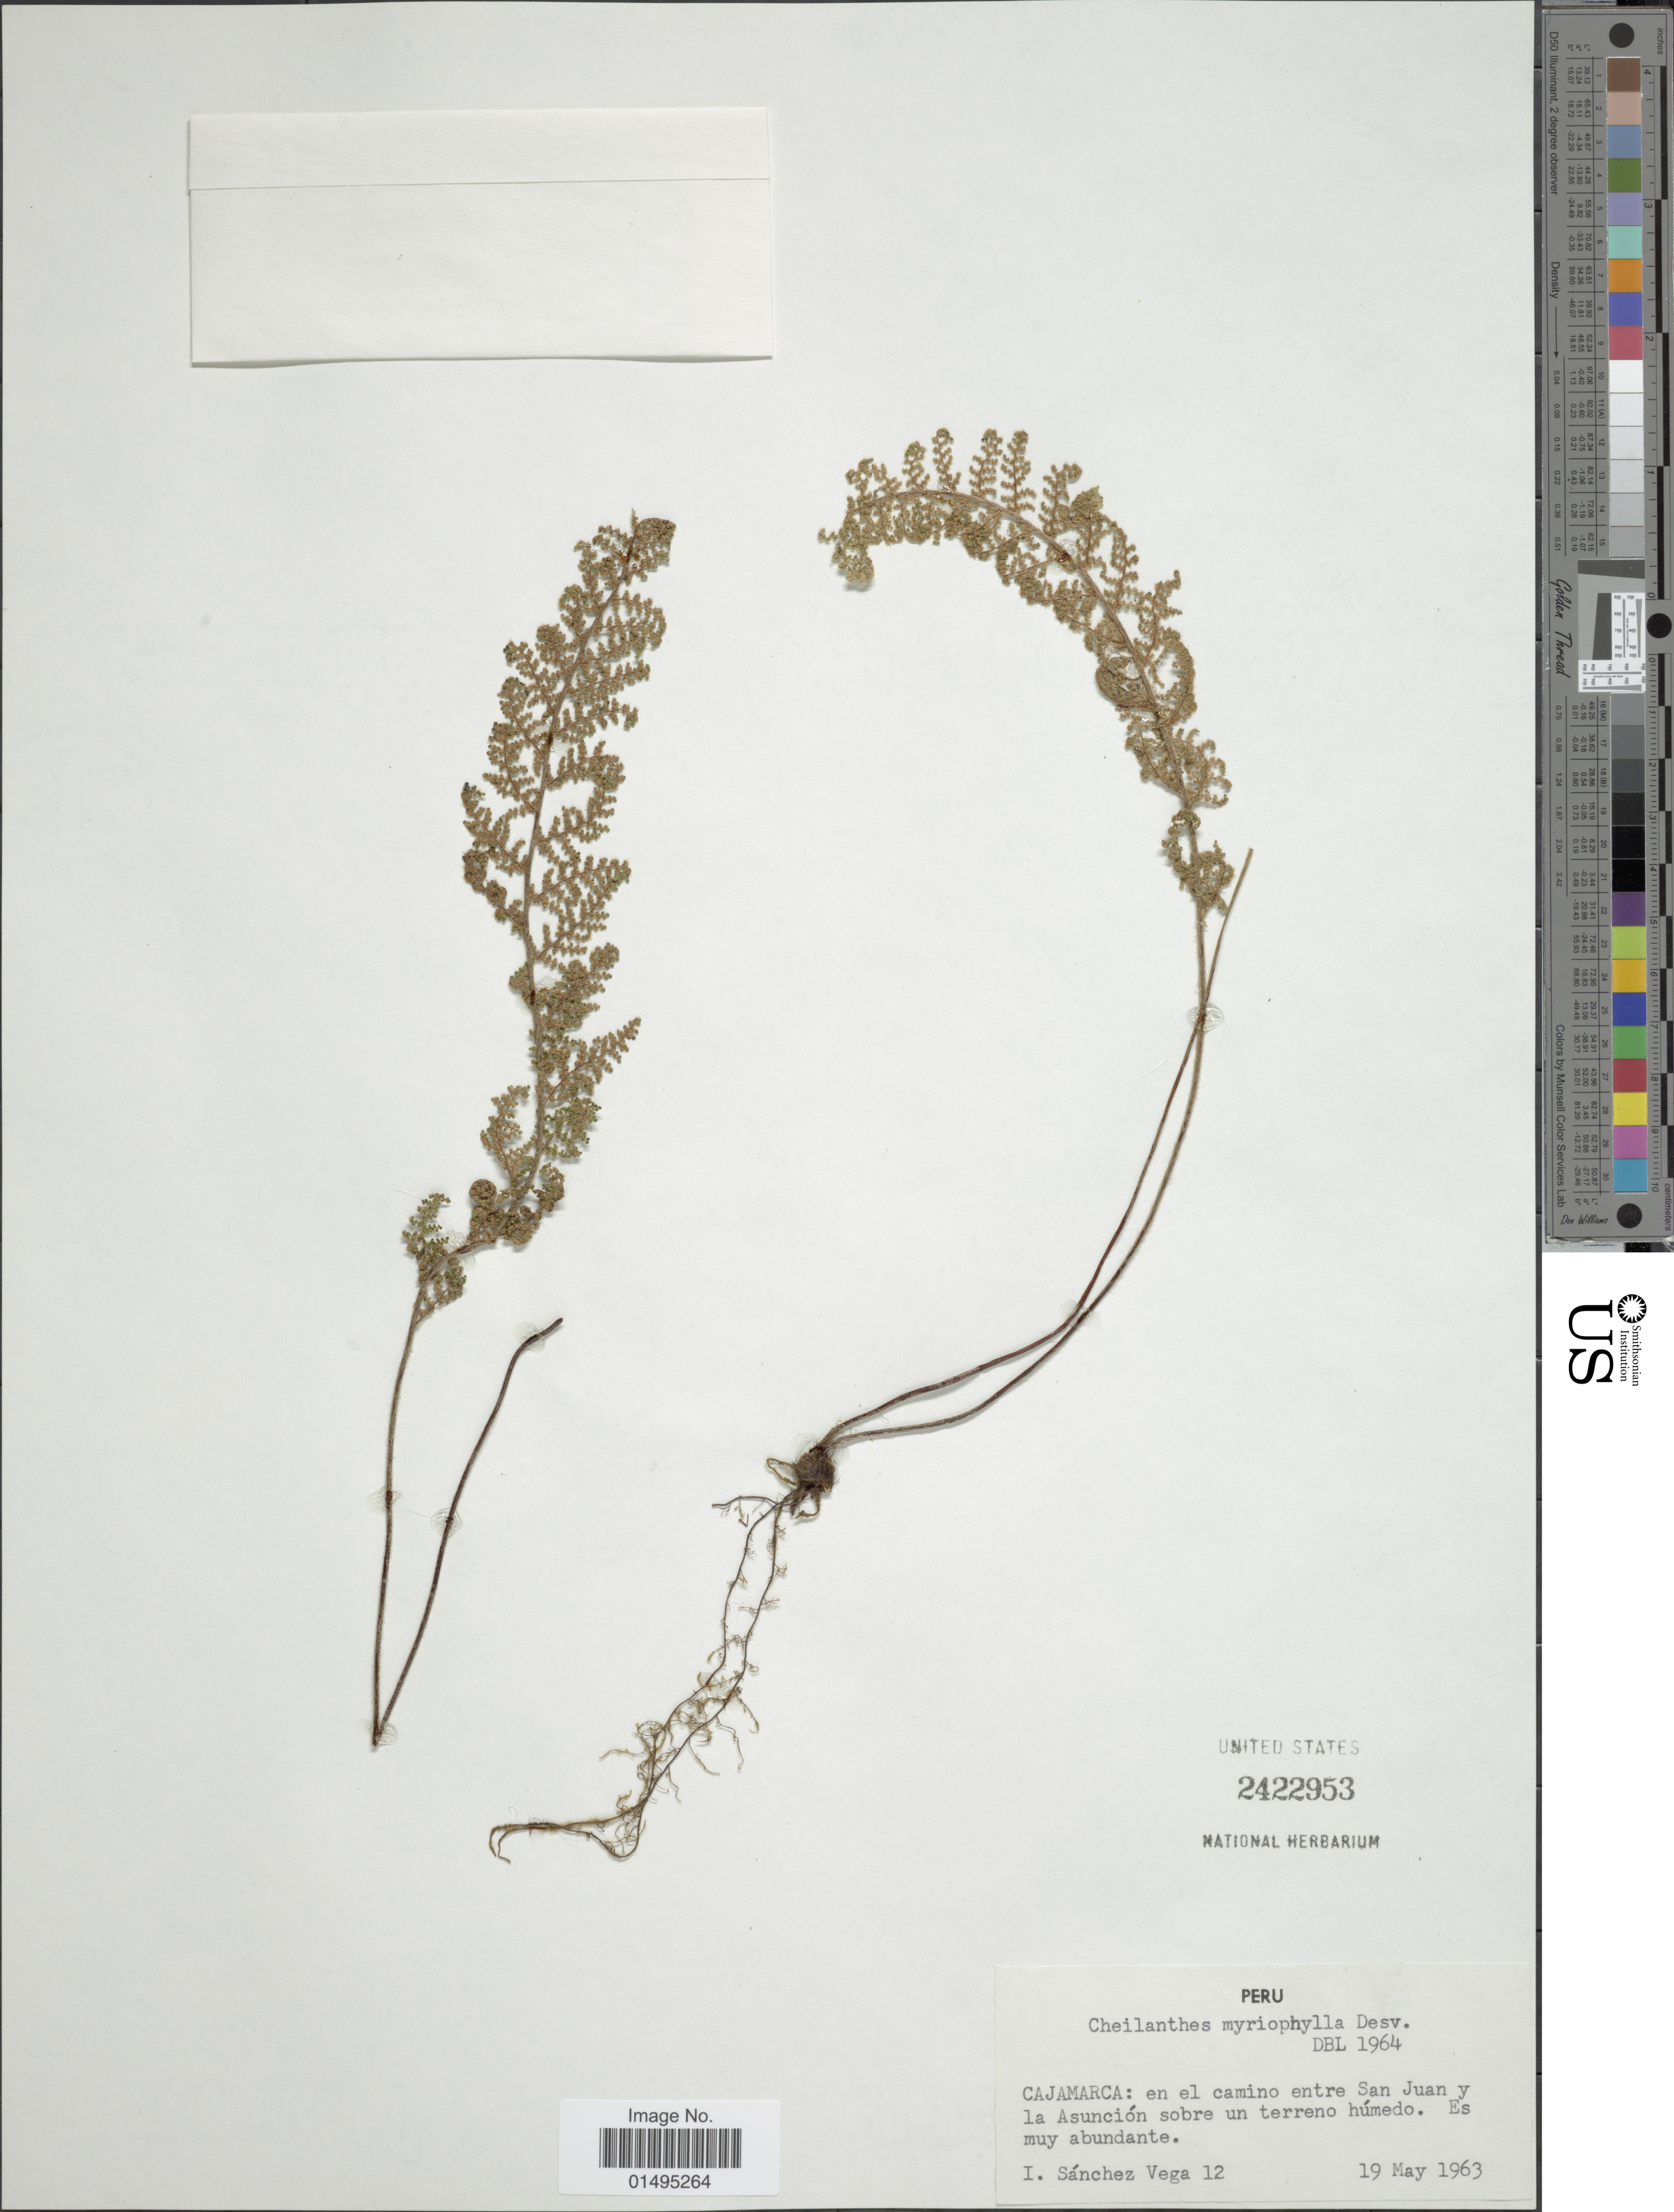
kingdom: Plantae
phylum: Tracheophyta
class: Polypodiopsida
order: Polypodiales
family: Pteridaceae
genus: Myriopteris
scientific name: Myriopteris myriophylla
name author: (Desv.) J. Sm.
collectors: I. Sánchez Vega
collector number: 12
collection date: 1963-05-19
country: Peru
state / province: Cajamarca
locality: Peru, Cajamarca: en el camino entre San Juan y la Ascuncion sobre un terreno humedo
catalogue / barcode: US 2422953